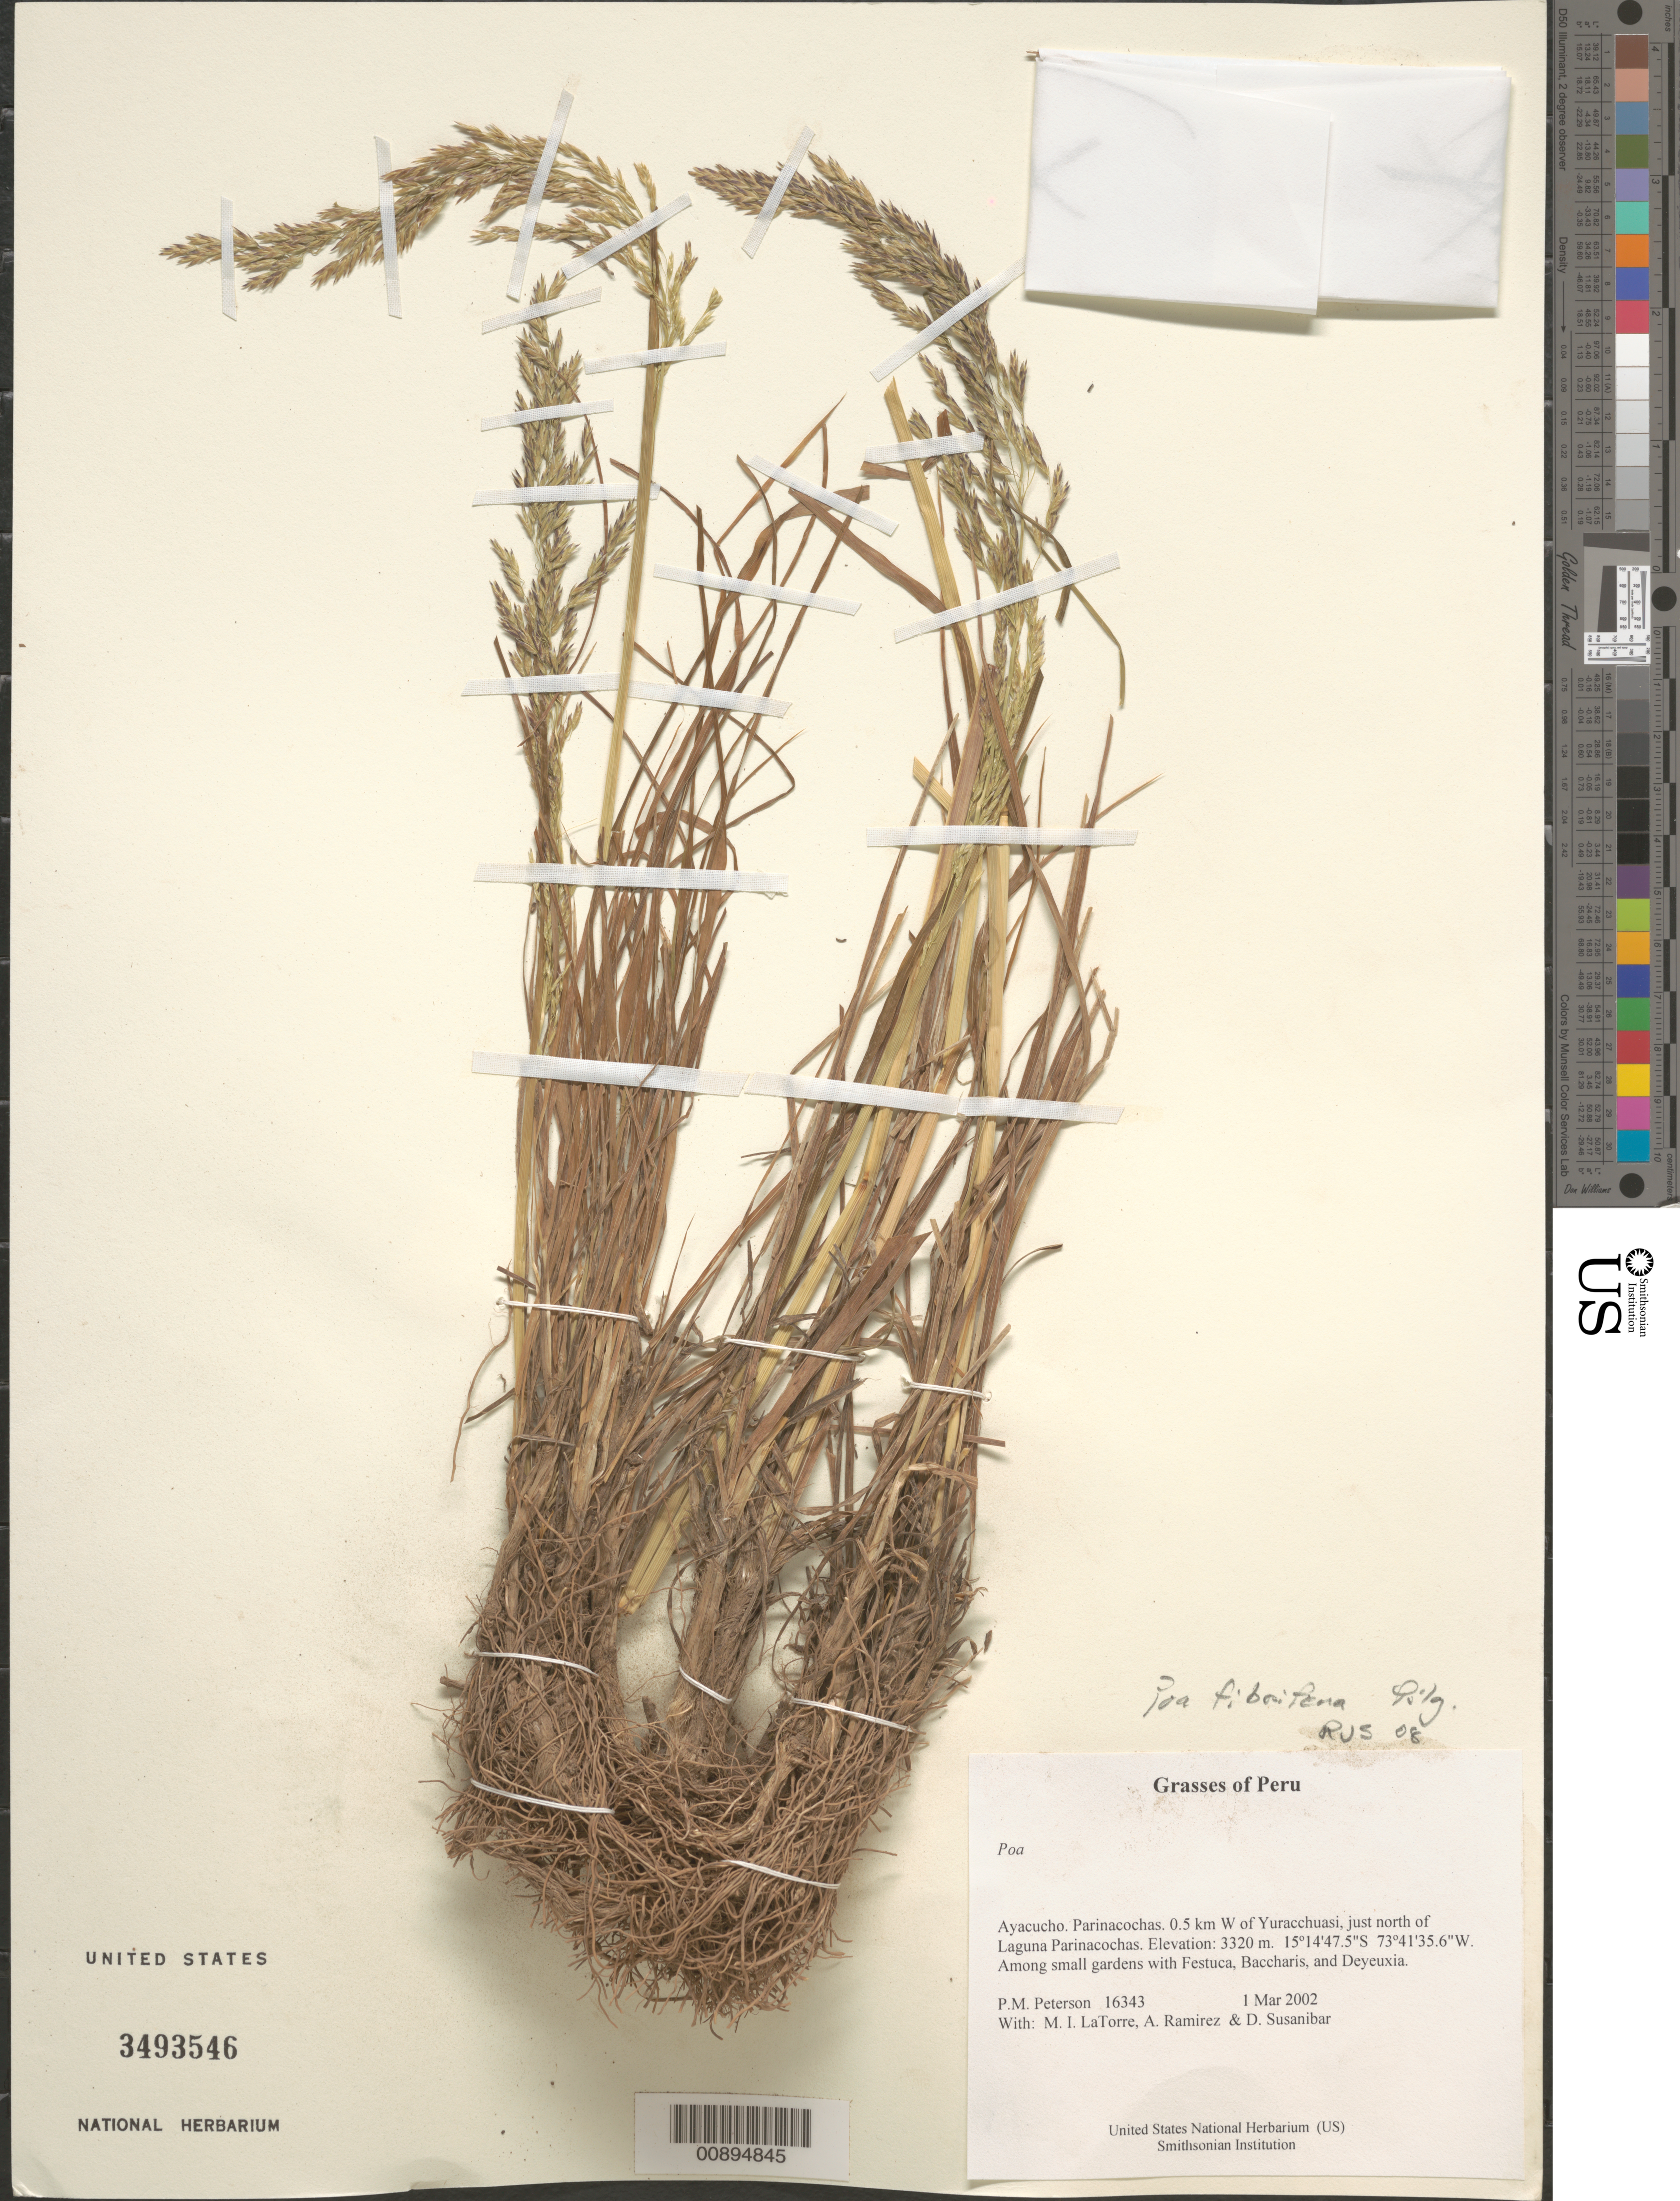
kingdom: Plantae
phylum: Tracheophyta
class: Liliopsida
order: Poales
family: Poaceae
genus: Poa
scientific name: Poa fibrifera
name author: Pilg.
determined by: Soreng, Robert J., Research Associate (BOT), Smithsonian Institution - National Museum of Natural History (UNITED STATES)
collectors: P. M. Peterson, M. I. La Torre, A. Ramírez & D. Susanibar Cruz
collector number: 16343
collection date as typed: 01 Mar 2002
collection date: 2002-03-01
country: Peru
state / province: Ayacucho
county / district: Parinacochas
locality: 0.5 km W of Yuracchuasi, just north of Laguna Parinacochas.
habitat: Among small gardens with ~Festuca, Baccharis, and Deyeuxia~.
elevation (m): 3320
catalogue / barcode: US 3493546